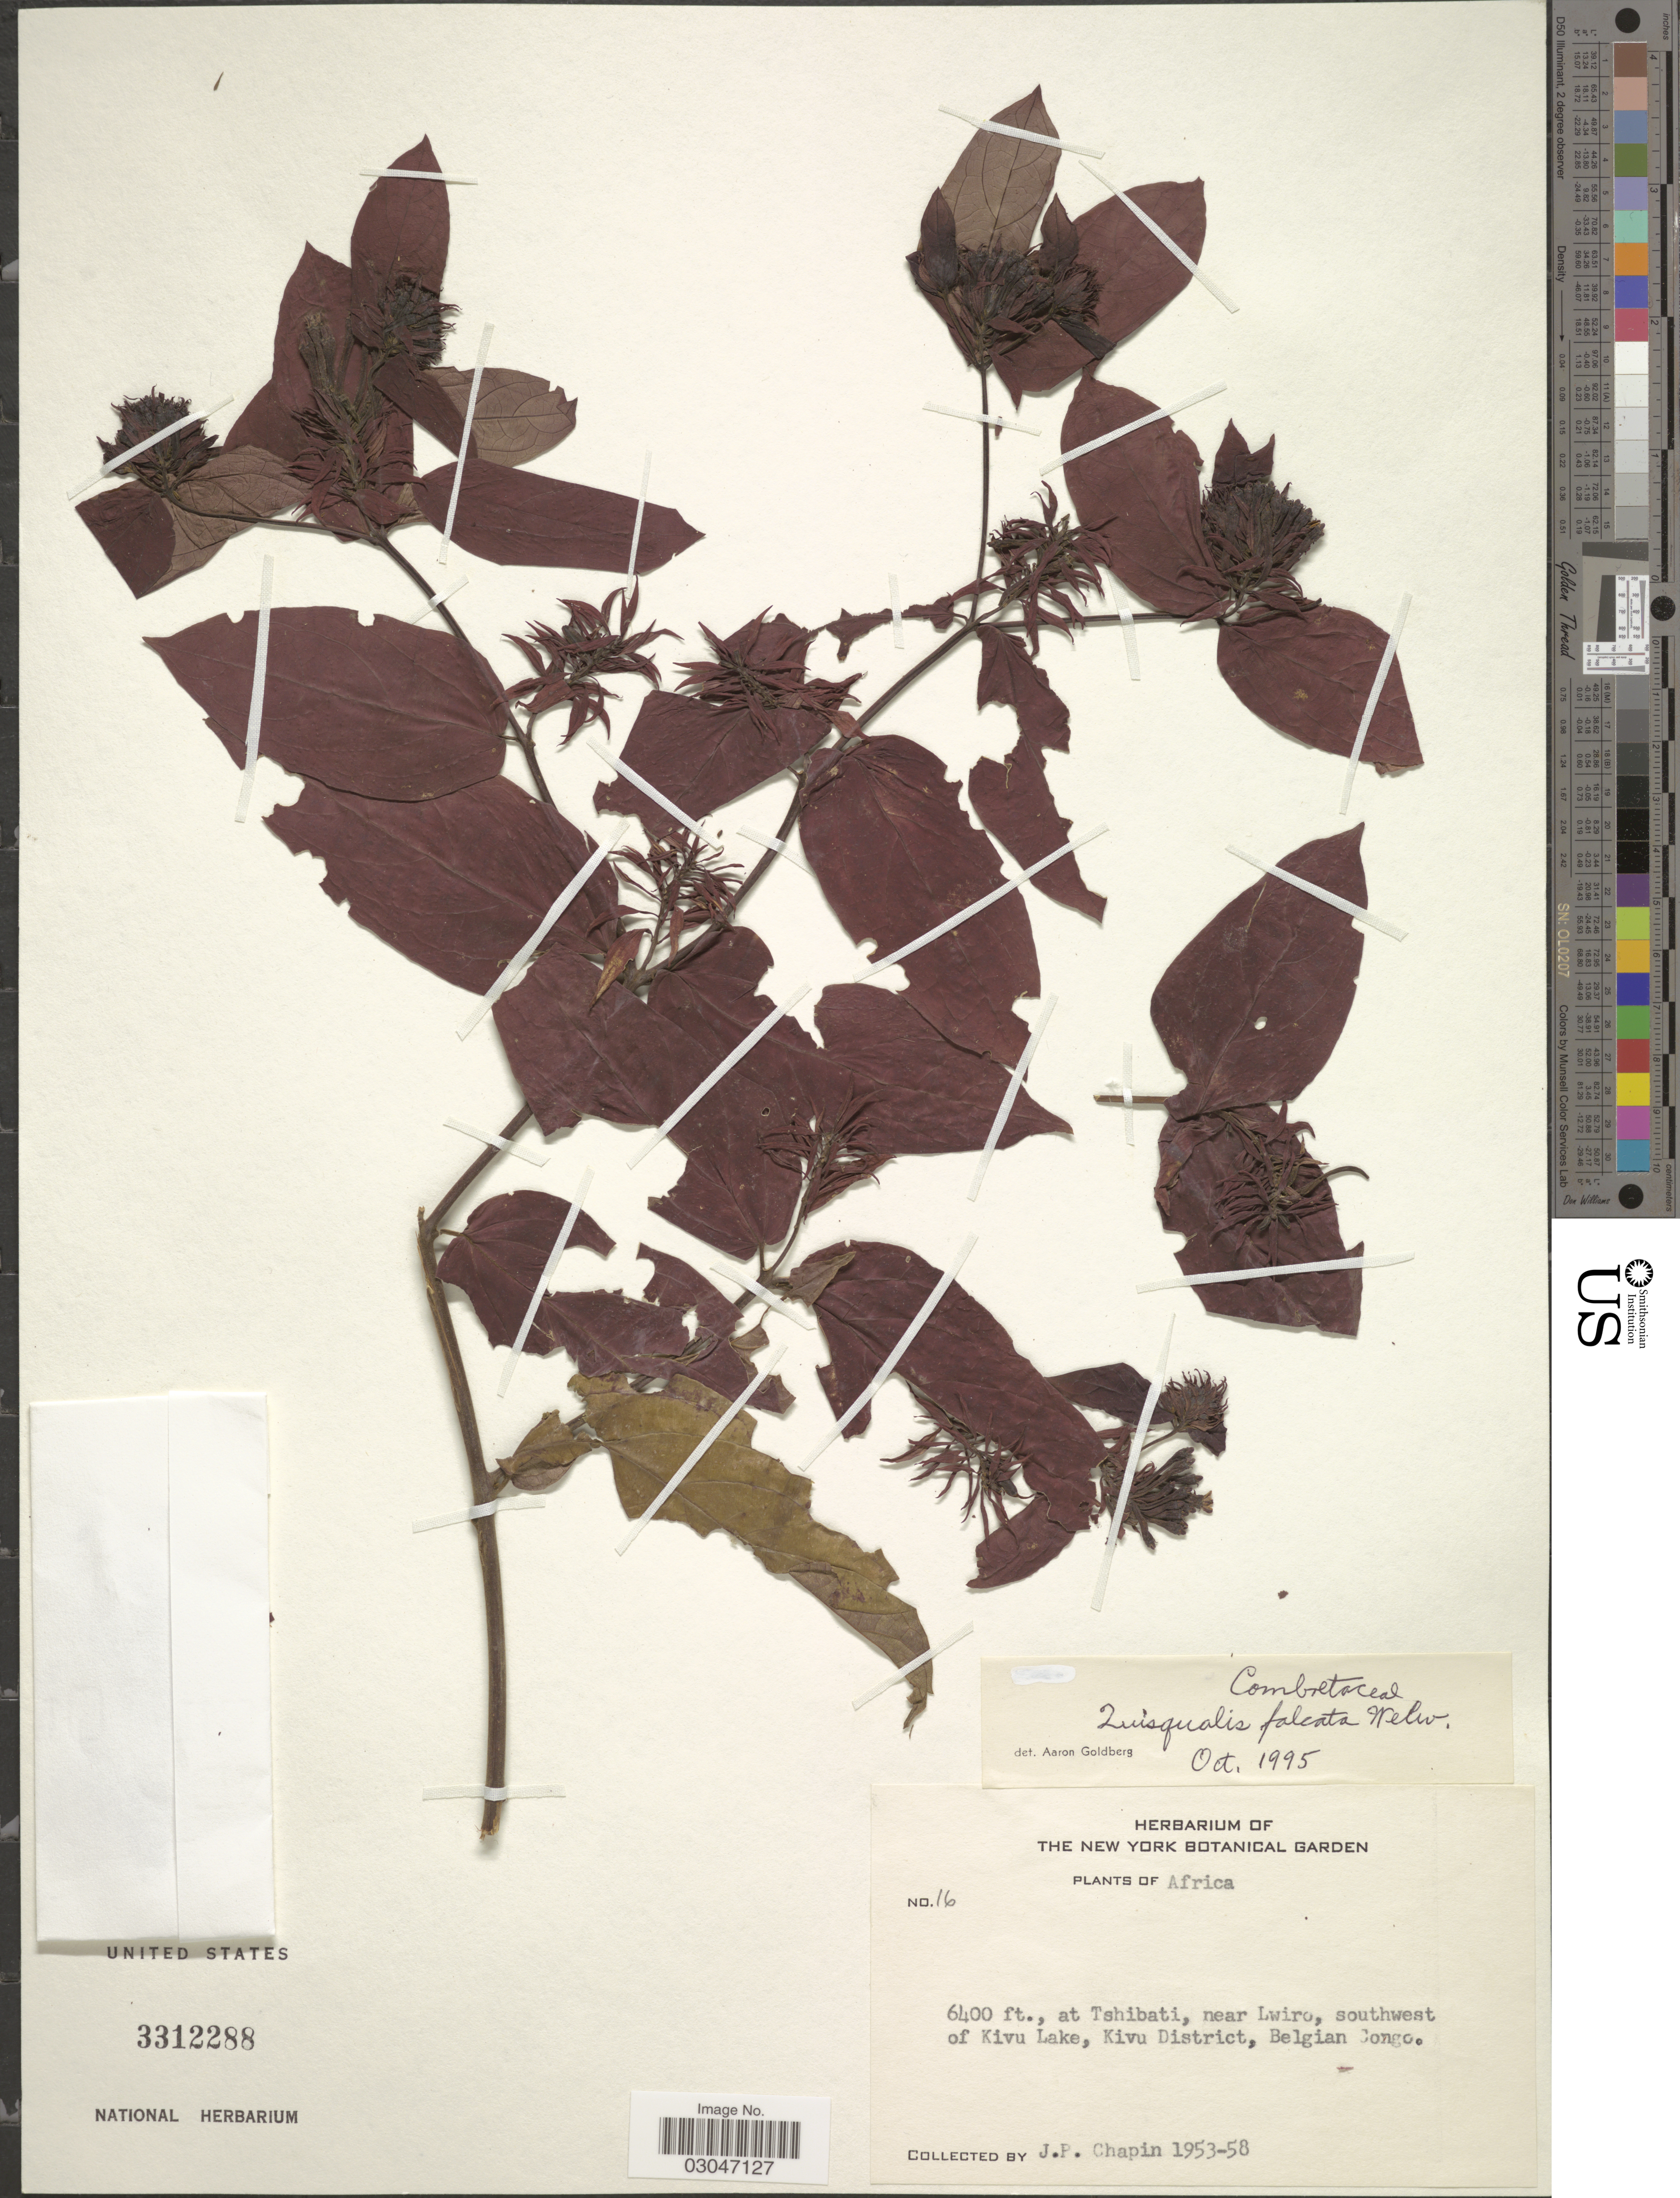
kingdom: Plantae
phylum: Tracheophyta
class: Magnoliopsida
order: Myrtales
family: Combretaceae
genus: Combretum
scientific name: Combretum falcatum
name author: (Welw. ex Hiern) Jongkind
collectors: J. Chapin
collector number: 16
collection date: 1953/1958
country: Congo, Democratic Republic of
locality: At Tshibati, near Lwiro, southwest of Kivu Lake, Kivu District, Belgian Congo.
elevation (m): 1951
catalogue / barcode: US 3312288